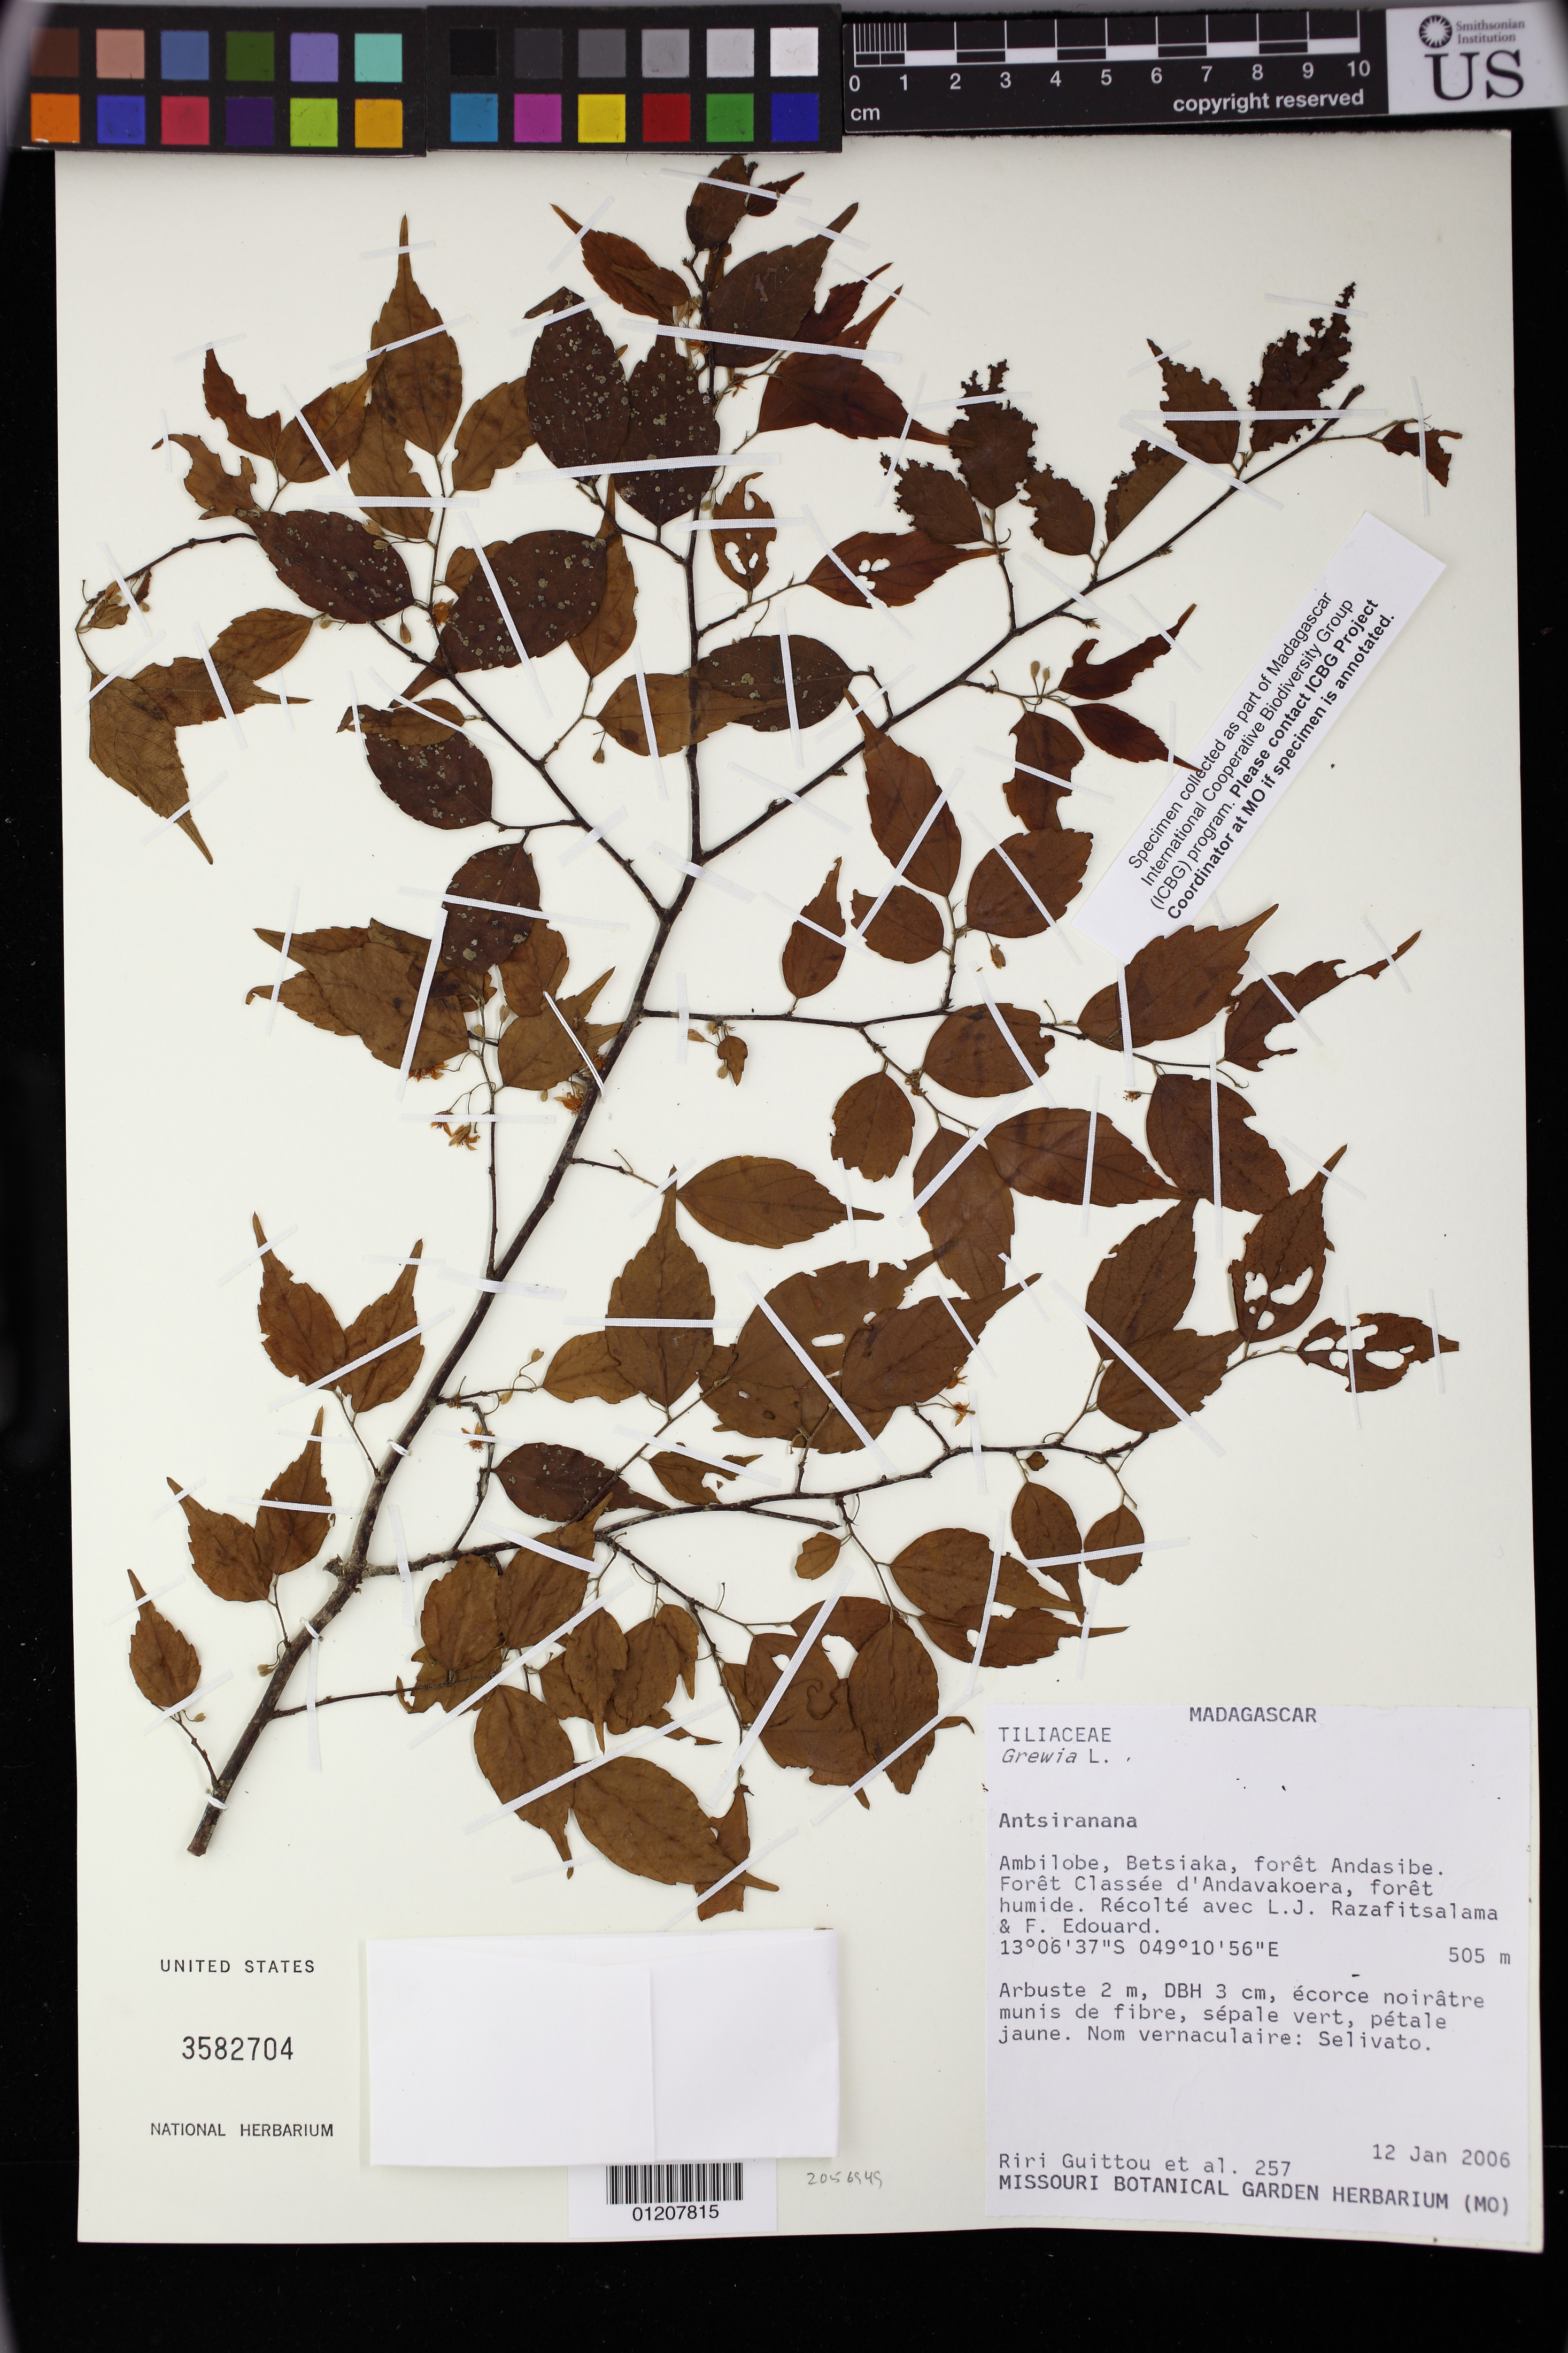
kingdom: Plantae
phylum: Tracheophyta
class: Magnoliopsida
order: Malvales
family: Malvaceae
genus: Grewia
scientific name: Grewia gautieri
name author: Wahlert & Nusbaumer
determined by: Dorr, Laurence J., Curator (BOT), Smithsonian Institution - National Museum of Natural History (UNITED STATES)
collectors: R. Guittou, L. J. Razafitsalama & F. Edouard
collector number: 257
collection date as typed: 12 Jan 2006 or 01 Dec 2006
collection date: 2006-01-12 or 2006-12-01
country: Madagascar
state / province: Diana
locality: Antsiranana. Ambilobe, Betsiaka, foret Andasibe. Foret Classee d'Andavakoera.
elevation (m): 505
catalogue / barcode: US 3582704